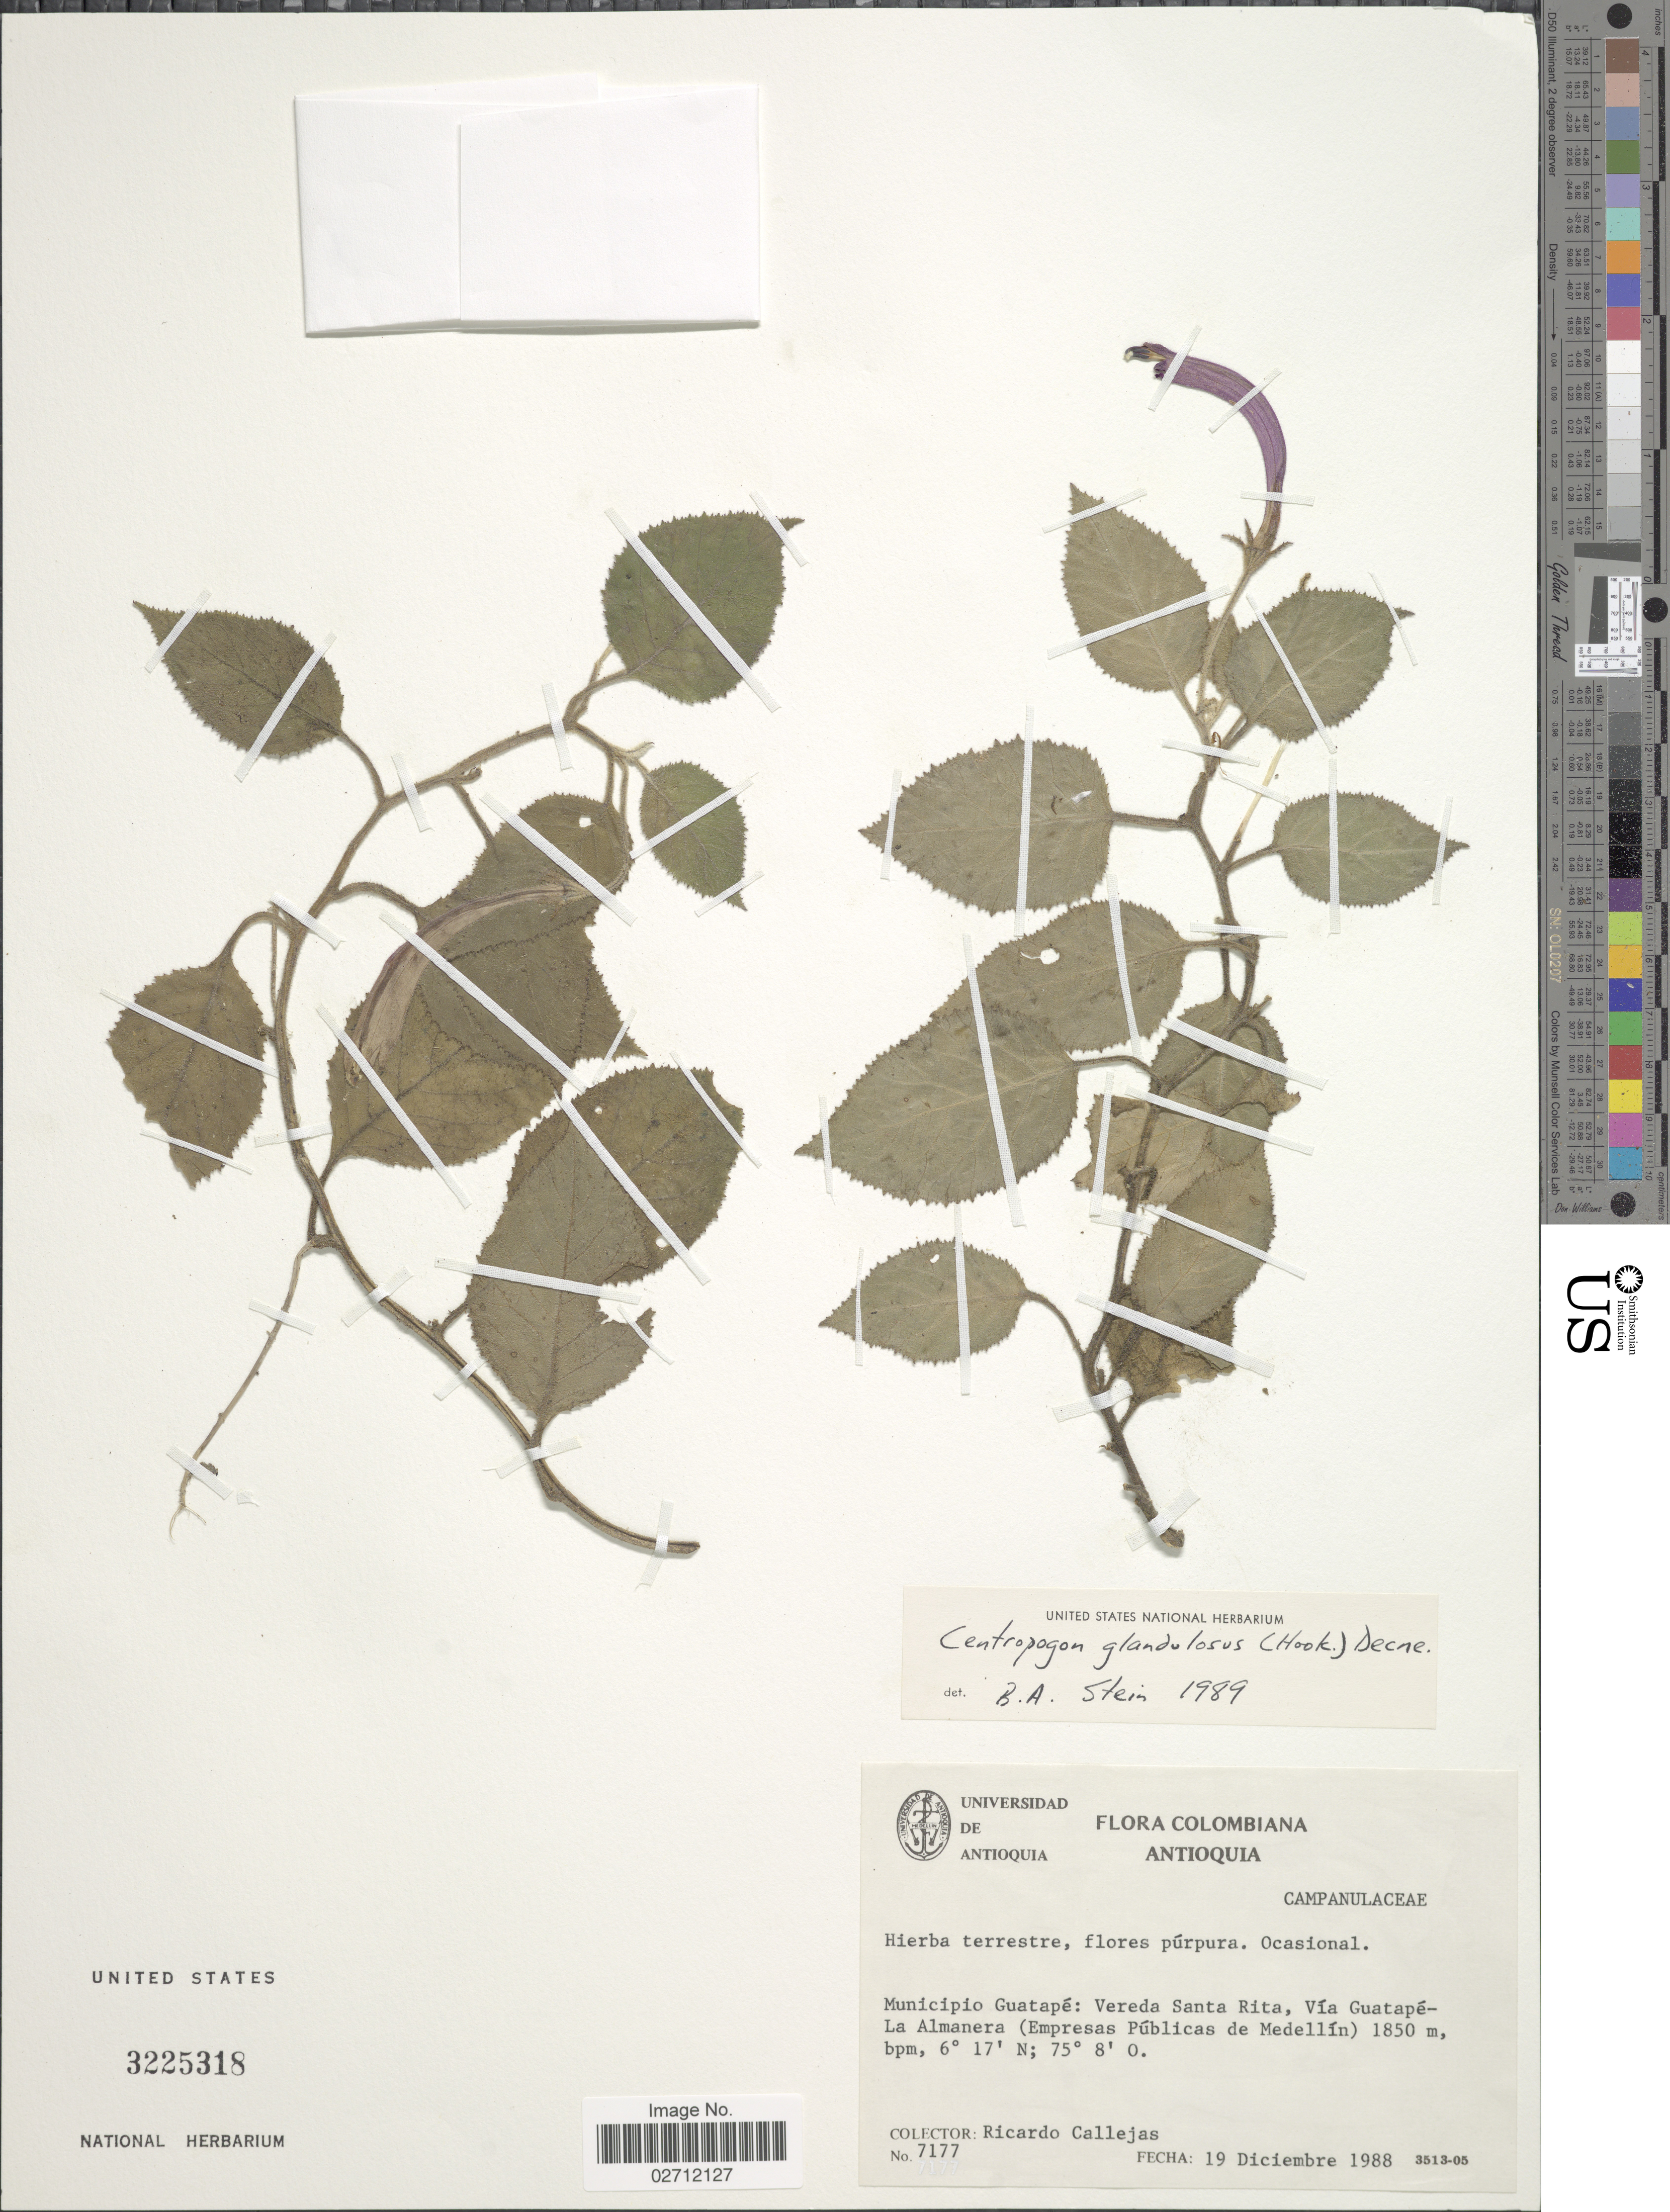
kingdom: Plantae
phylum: Tracheophyta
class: Magnoliopsida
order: Asterales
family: Campanulaceae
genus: Centropogon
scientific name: Centropogon glandulosus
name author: (Hook.) Decne.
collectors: R. Callejas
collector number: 7177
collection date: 1988-12-19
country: Colombia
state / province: Antioquia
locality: Municipio Guatape: Vereda Santa Rita, Via Guatape- La Almanera (Empress Publicas de Medellin).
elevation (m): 1850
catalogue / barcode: US 3225318